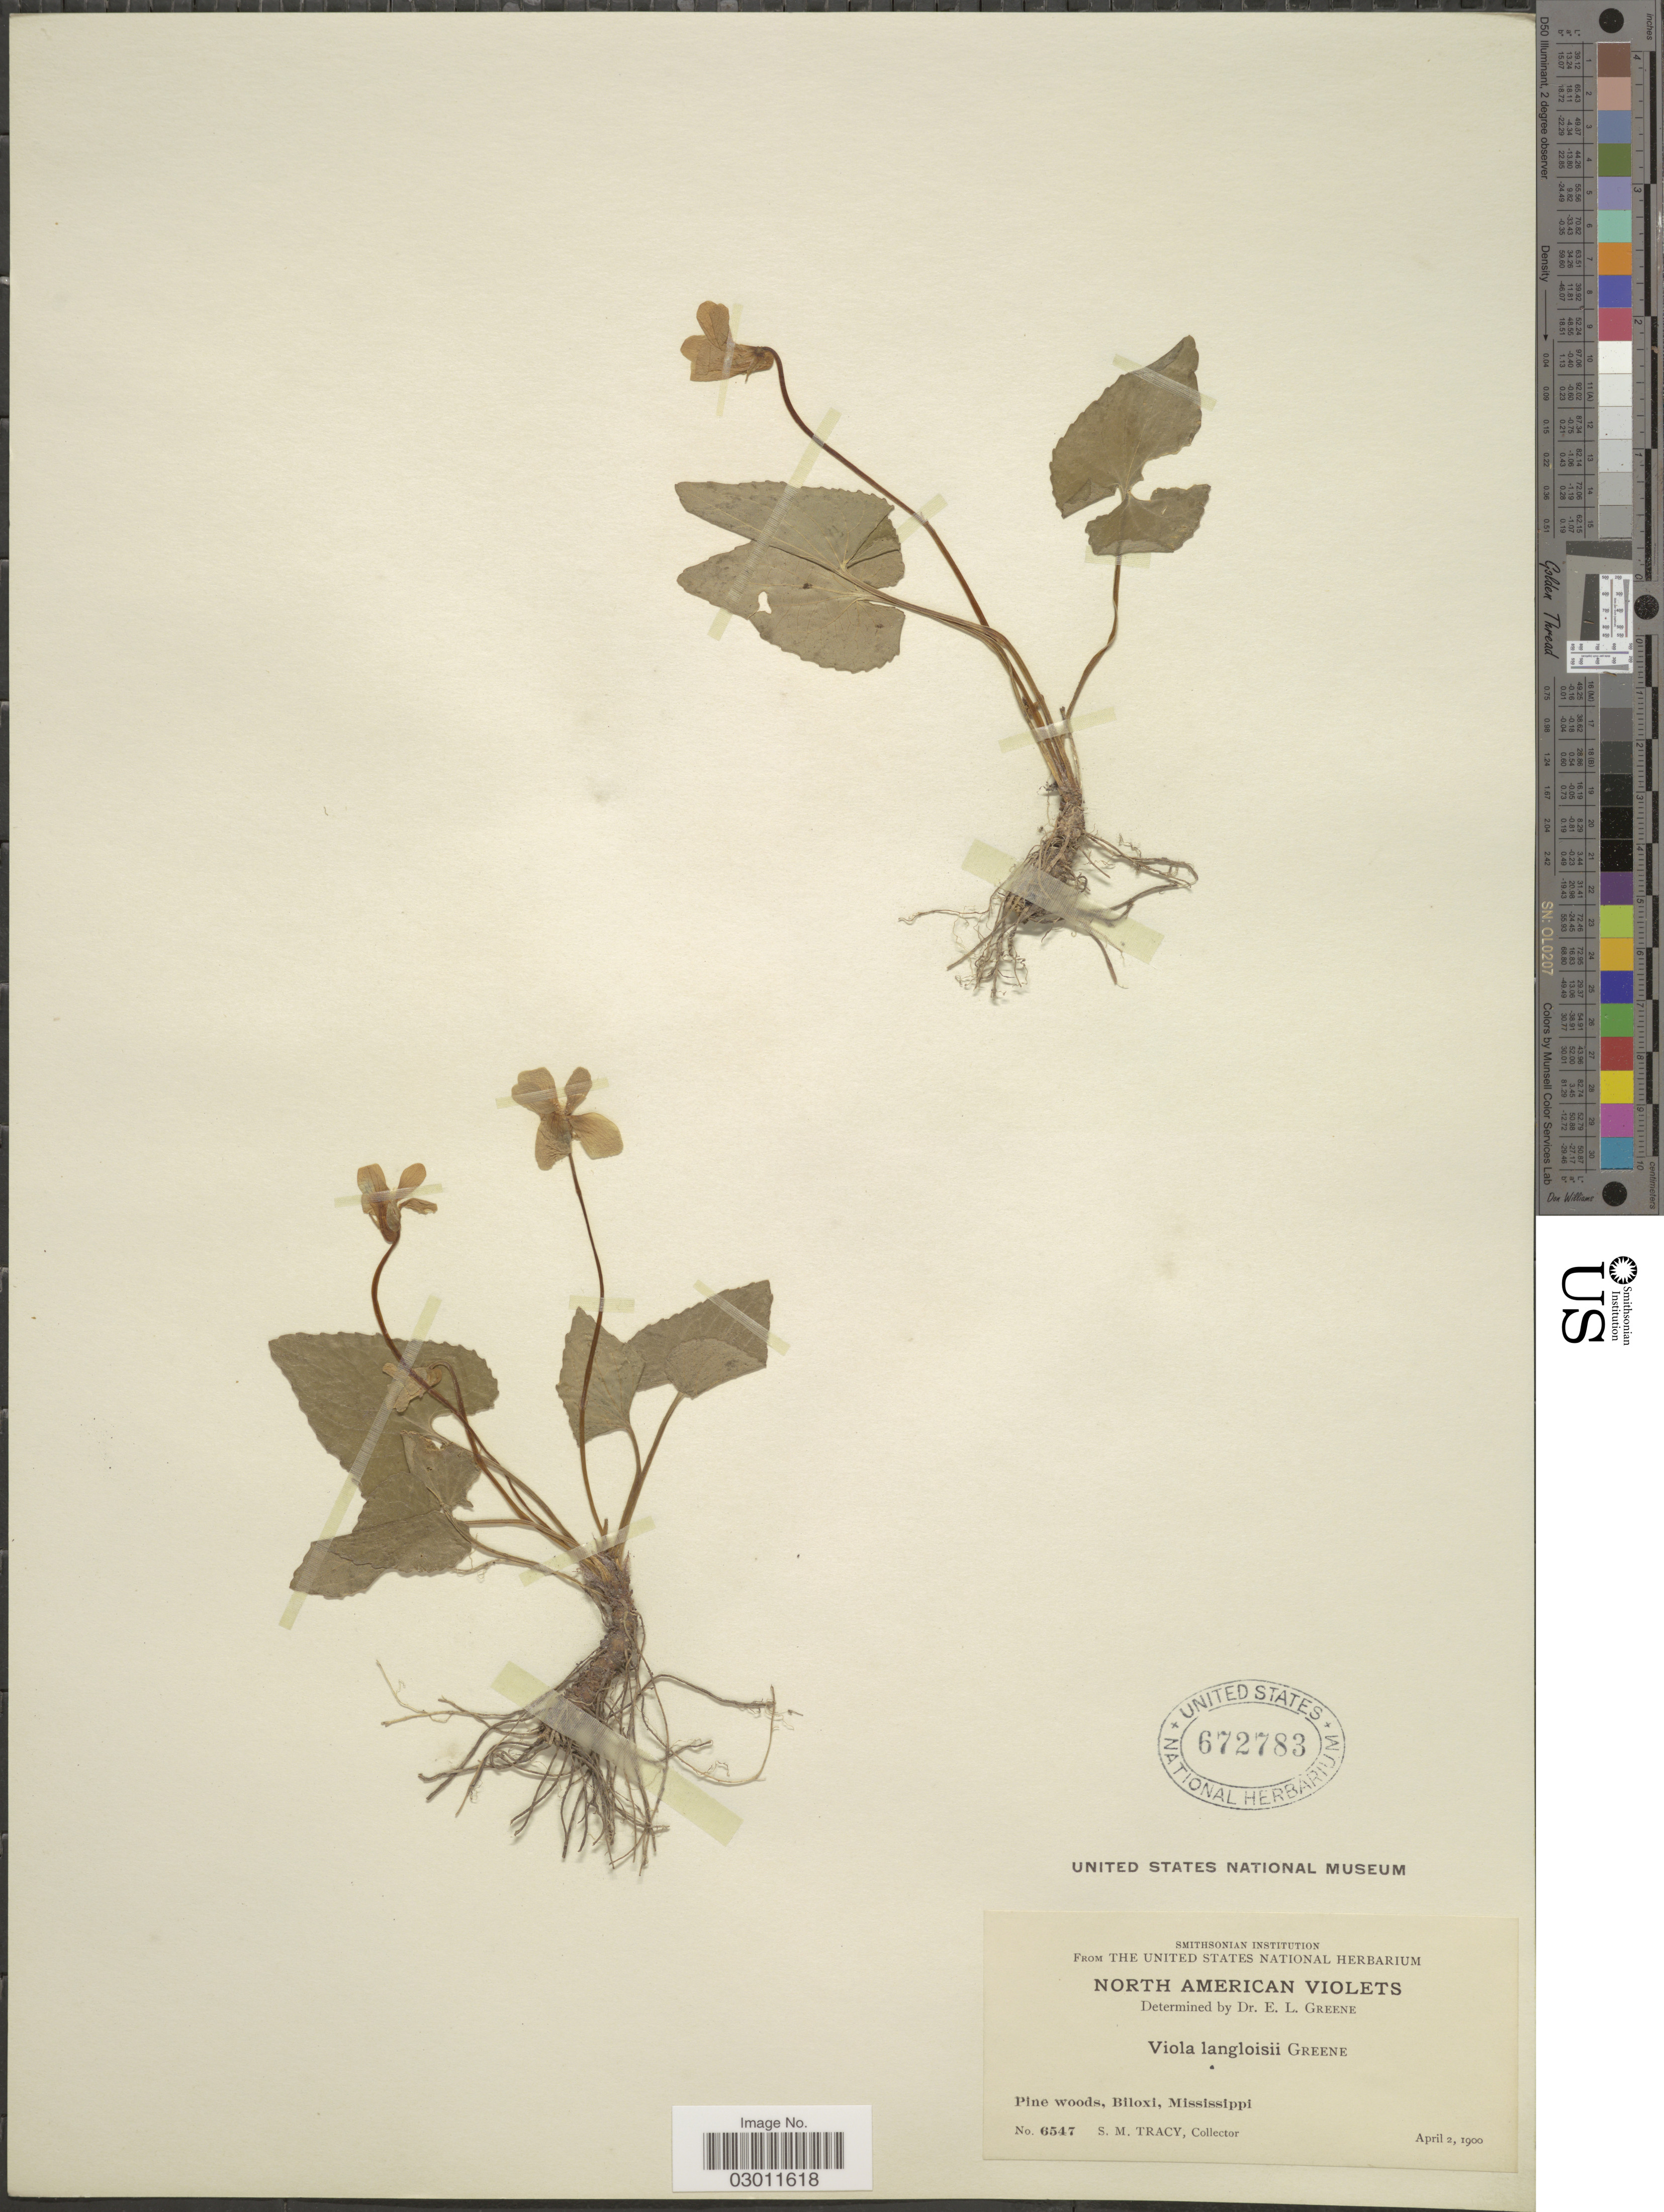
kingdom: Plantae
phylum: Tracheophyta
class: Magnoliopsida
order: Malpighiales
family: Violaceae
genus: Viola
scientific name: Viola affinis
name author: LeConte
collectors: S. M. Tracy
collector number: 6547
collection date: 1900-04-02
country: United States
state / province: Mississippi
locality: Pine woods, Biloxi.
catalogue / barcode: US 672783